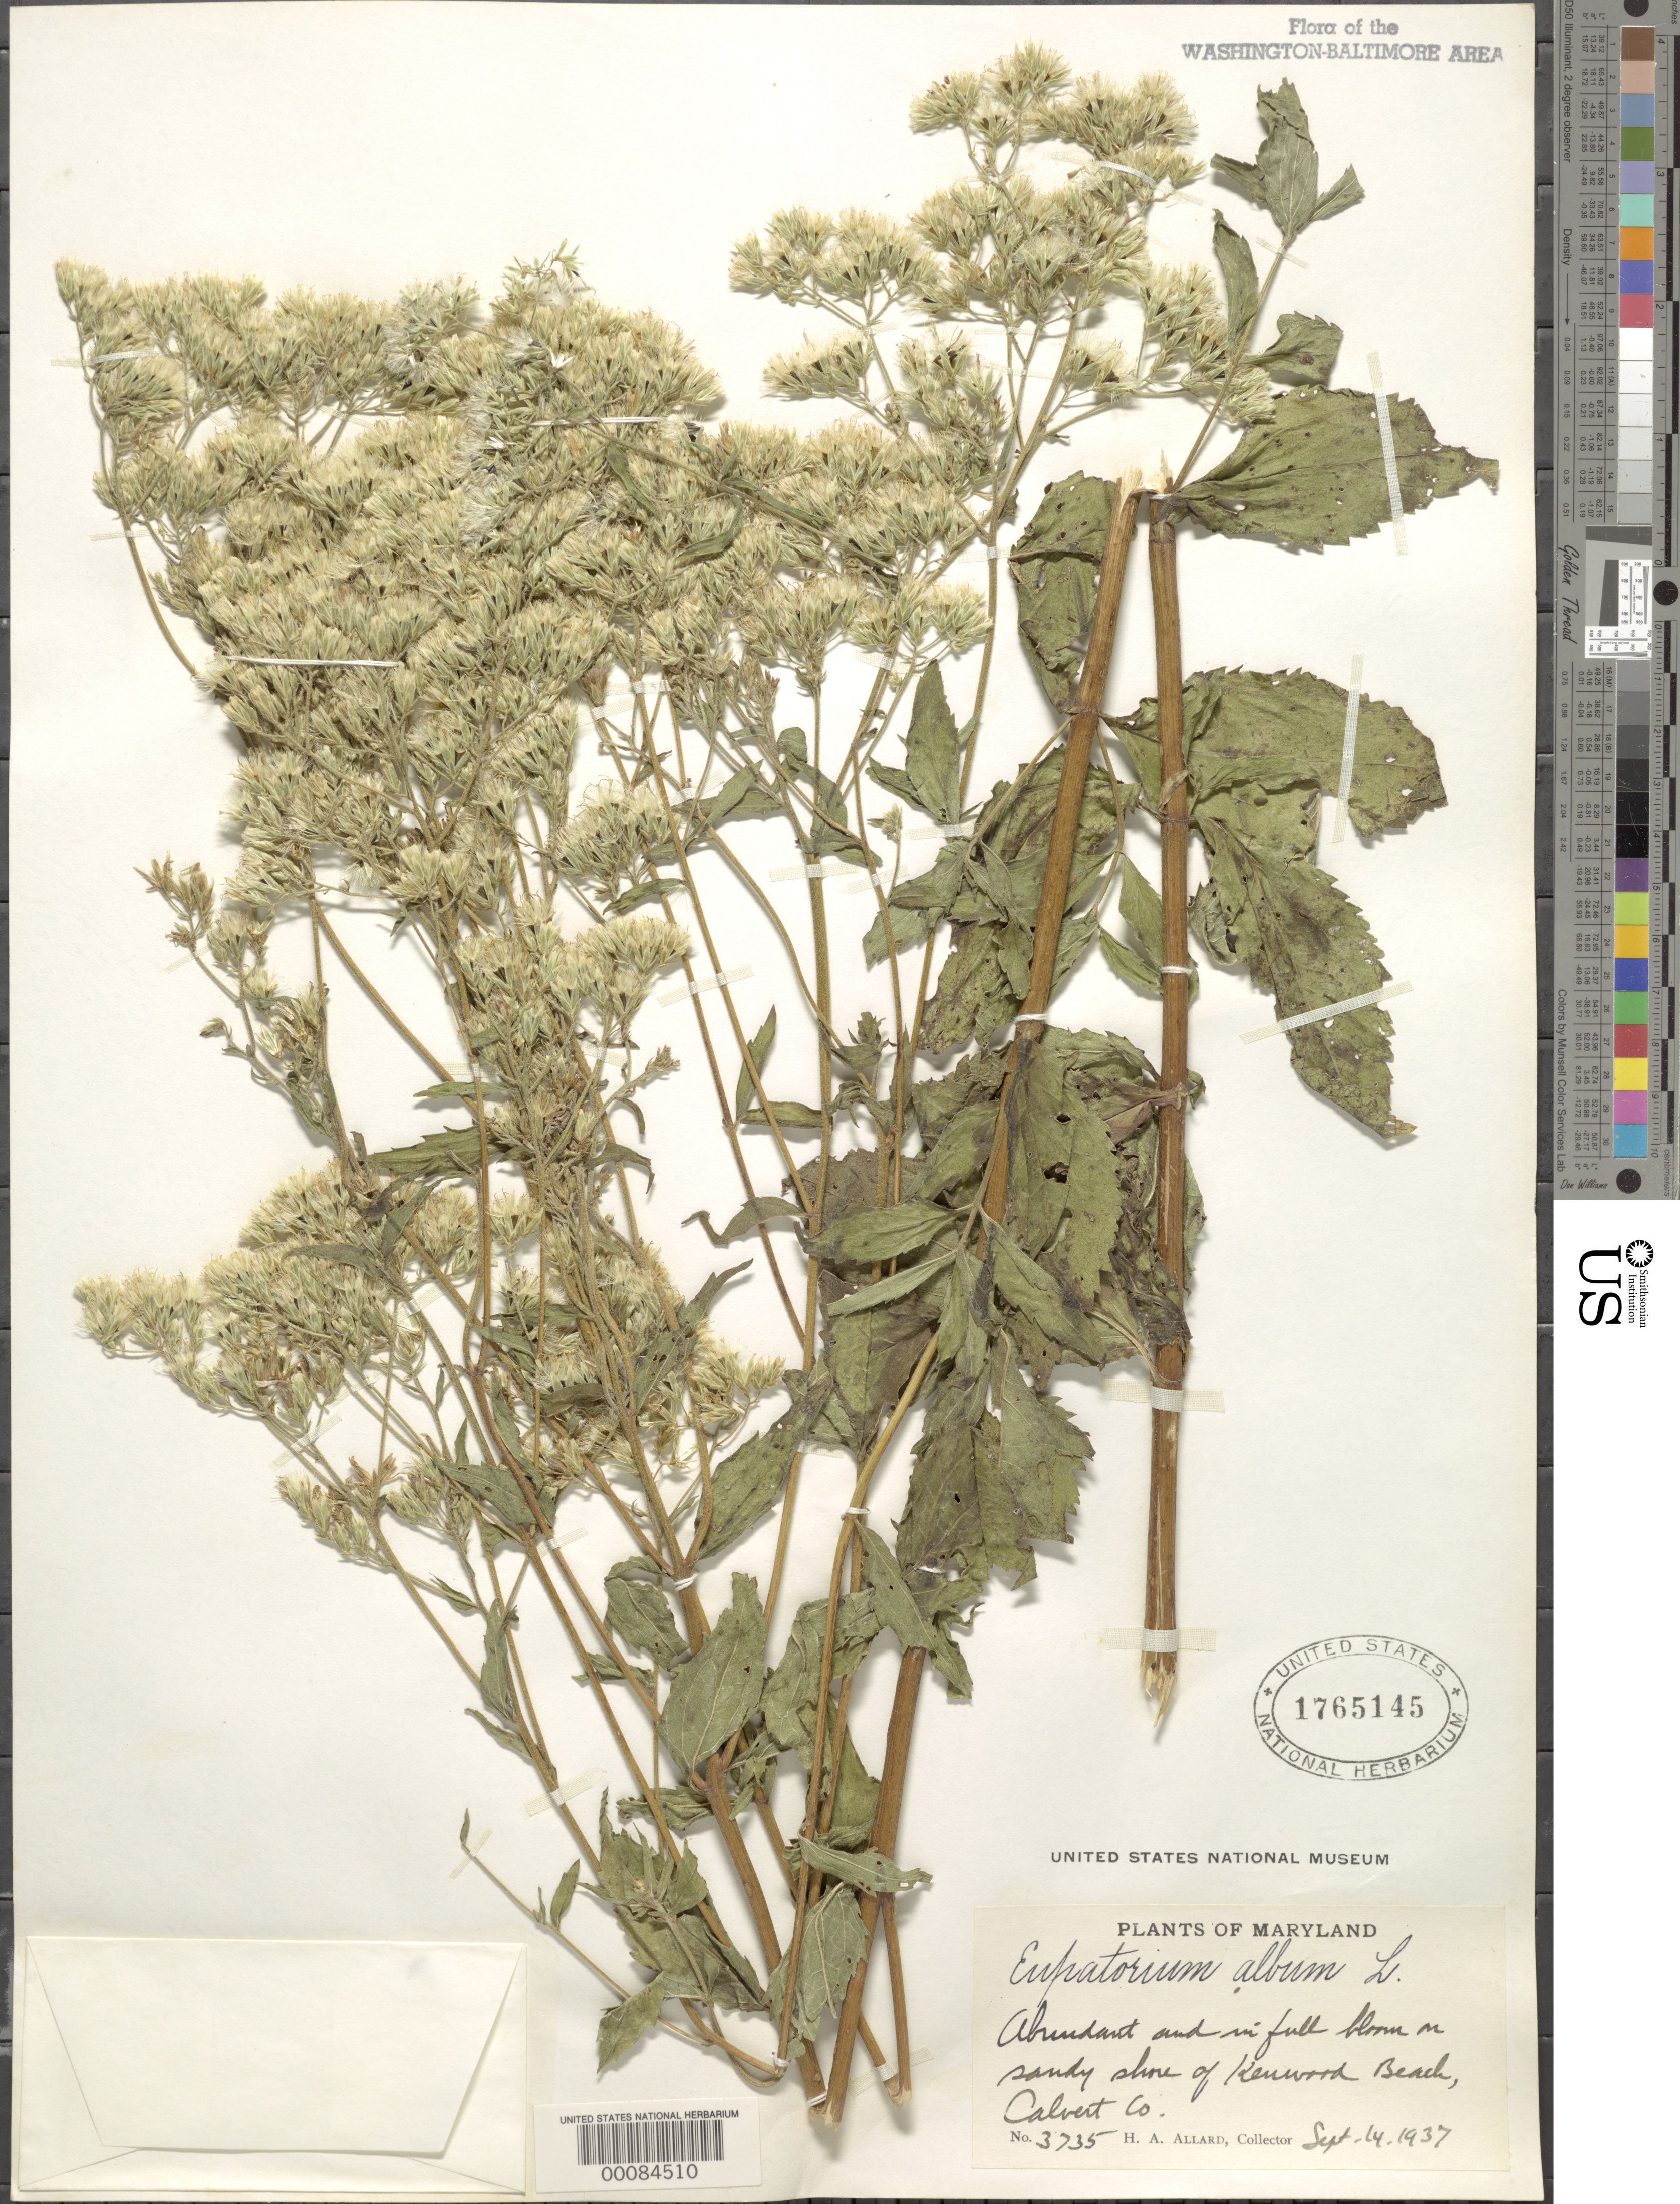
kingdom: Plantae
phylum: Tracheophyta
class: Magnoliopsida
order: Asterales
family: Asteraceae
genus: Eupatorium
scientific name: Eupatorium album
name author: L.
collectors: H. A. Allard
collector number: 3735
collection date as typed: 14 Sep 1937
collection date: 1937-09-14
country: United States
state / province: Maryland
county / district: Calvert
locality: Kenwood Beach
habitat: Sandy shore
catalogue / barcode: US 1765145